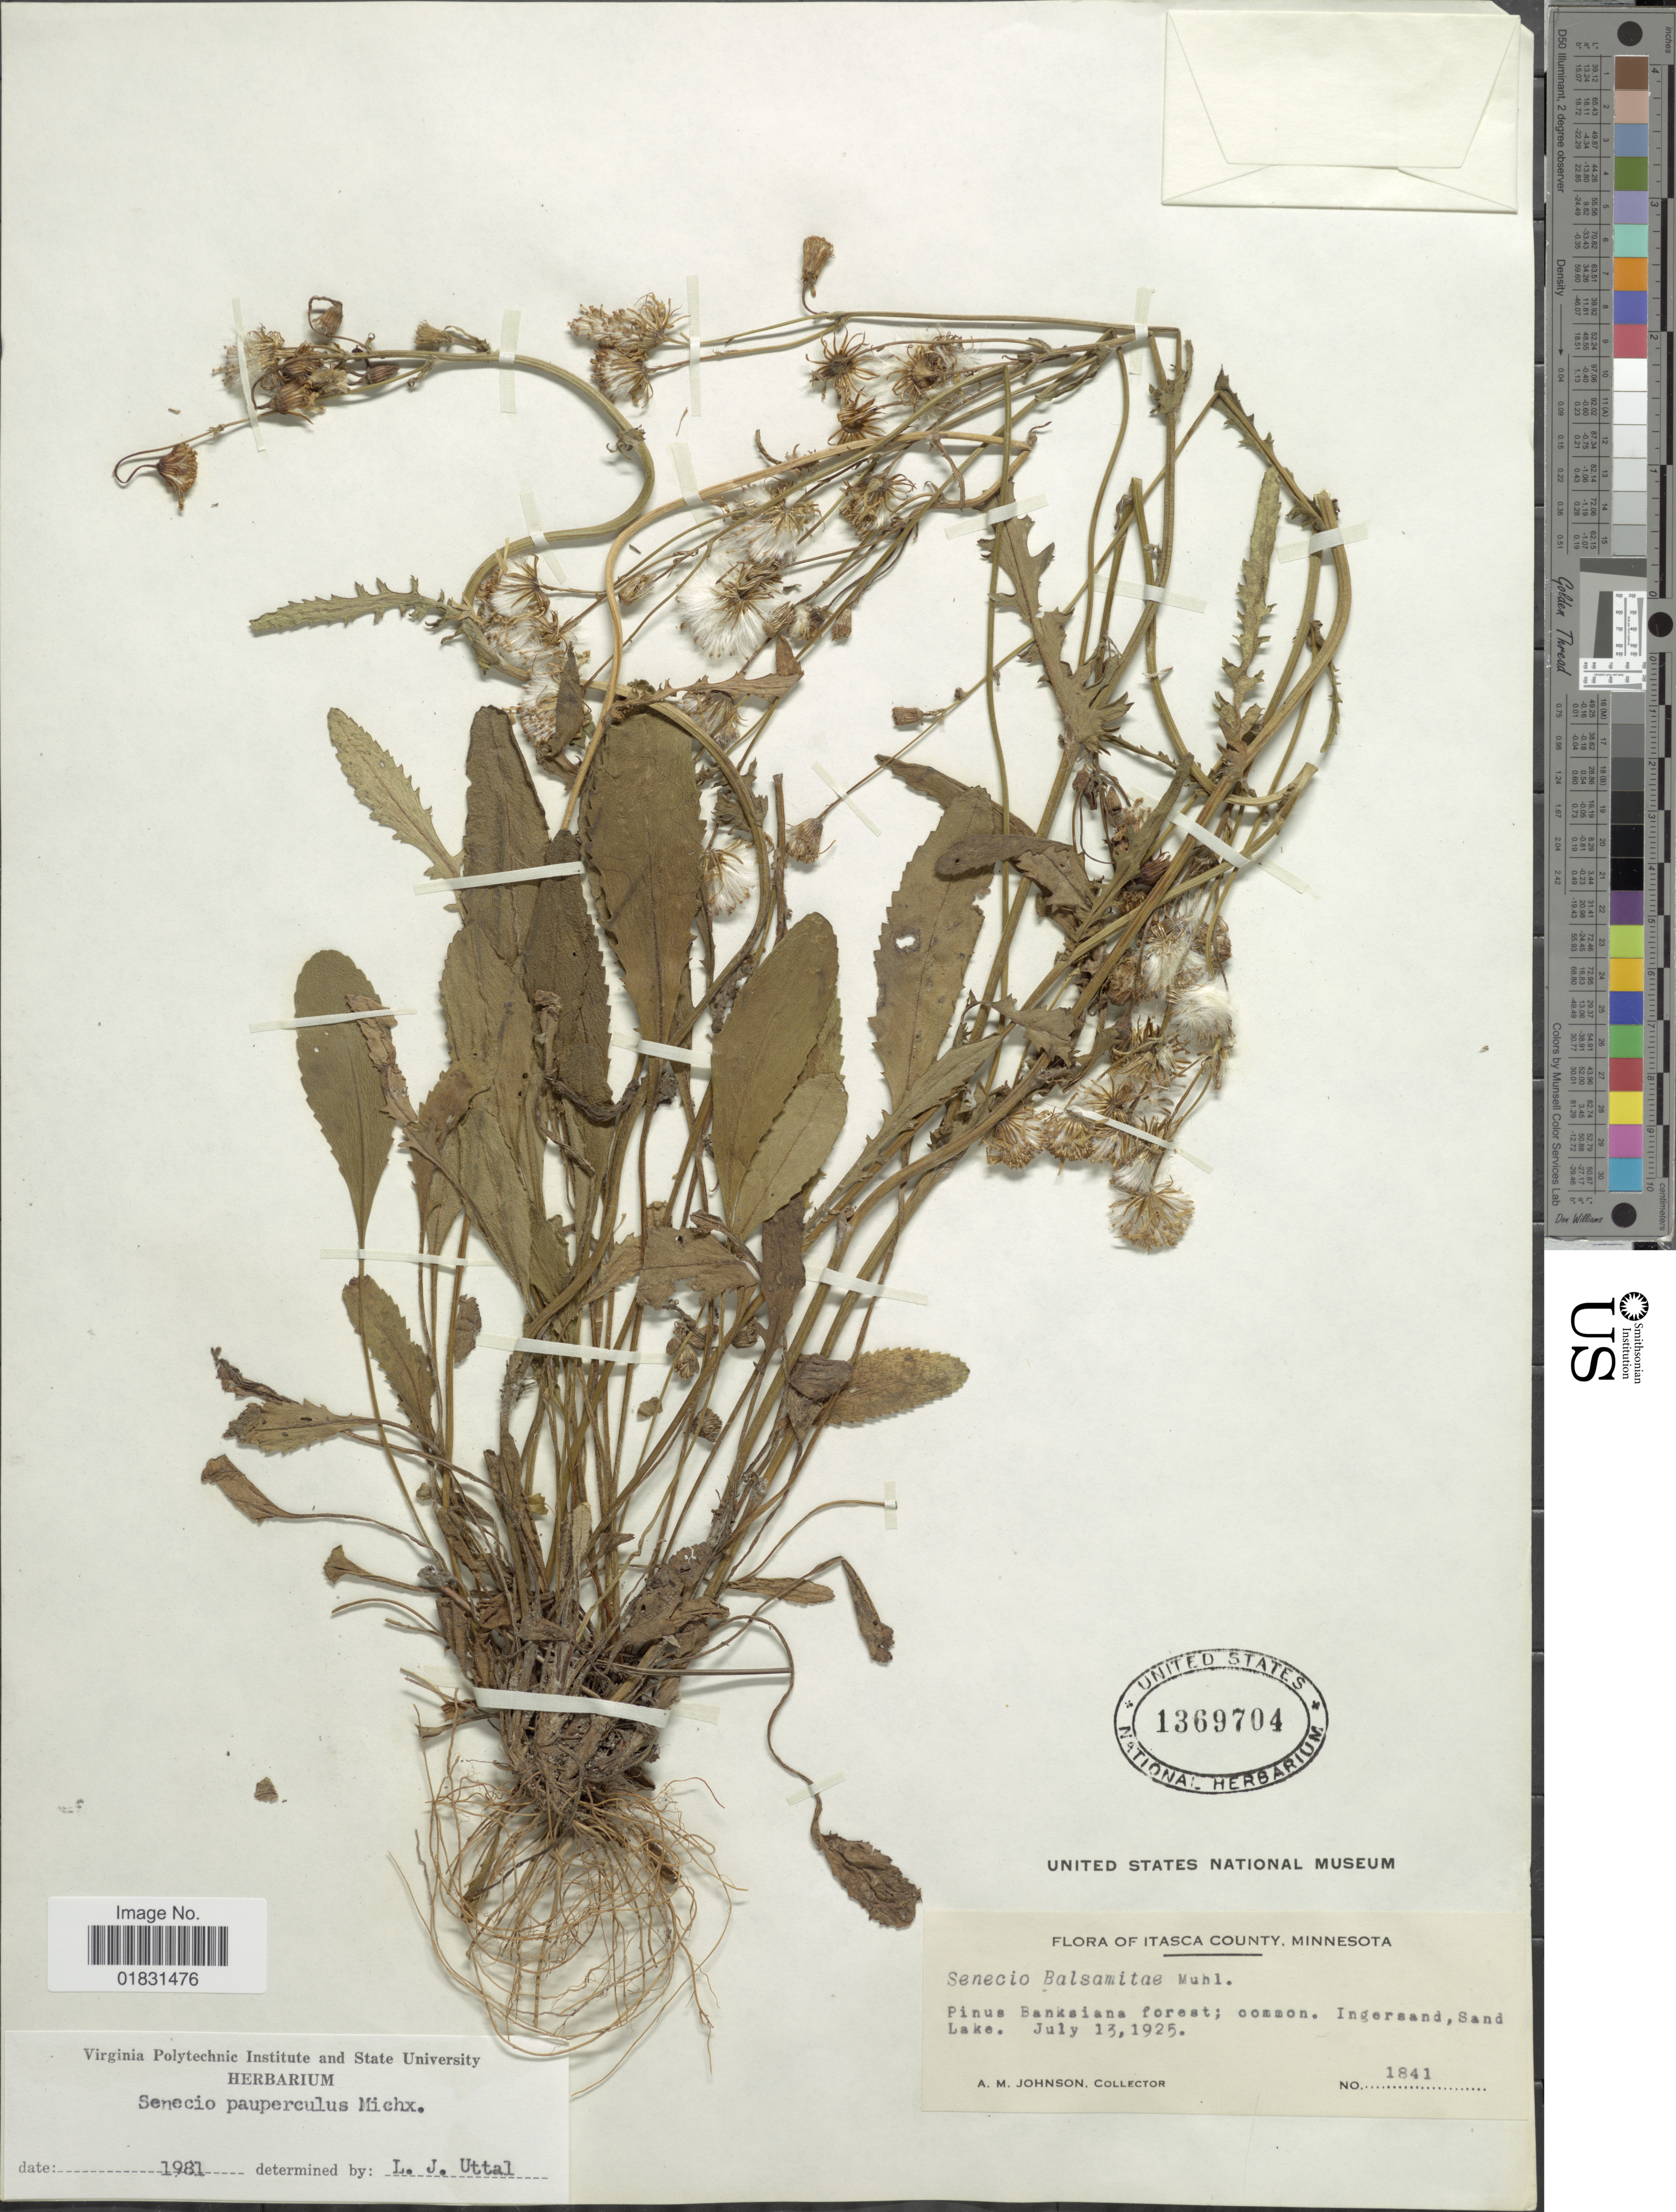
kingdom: Plantae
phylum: Tracheophyta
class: Magnoliopsida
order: Asterales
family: Asteraceae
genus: Packera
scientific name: Packera paupercula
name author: (Michx.) Á. Löve & D. Löve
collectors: A. M. Johnson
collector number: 1841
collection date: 1925-07-13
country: United States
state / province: Minnesota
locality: Pinus Banksiana forest; common. Ingersand, Sand Lake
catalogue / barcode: US 1369704